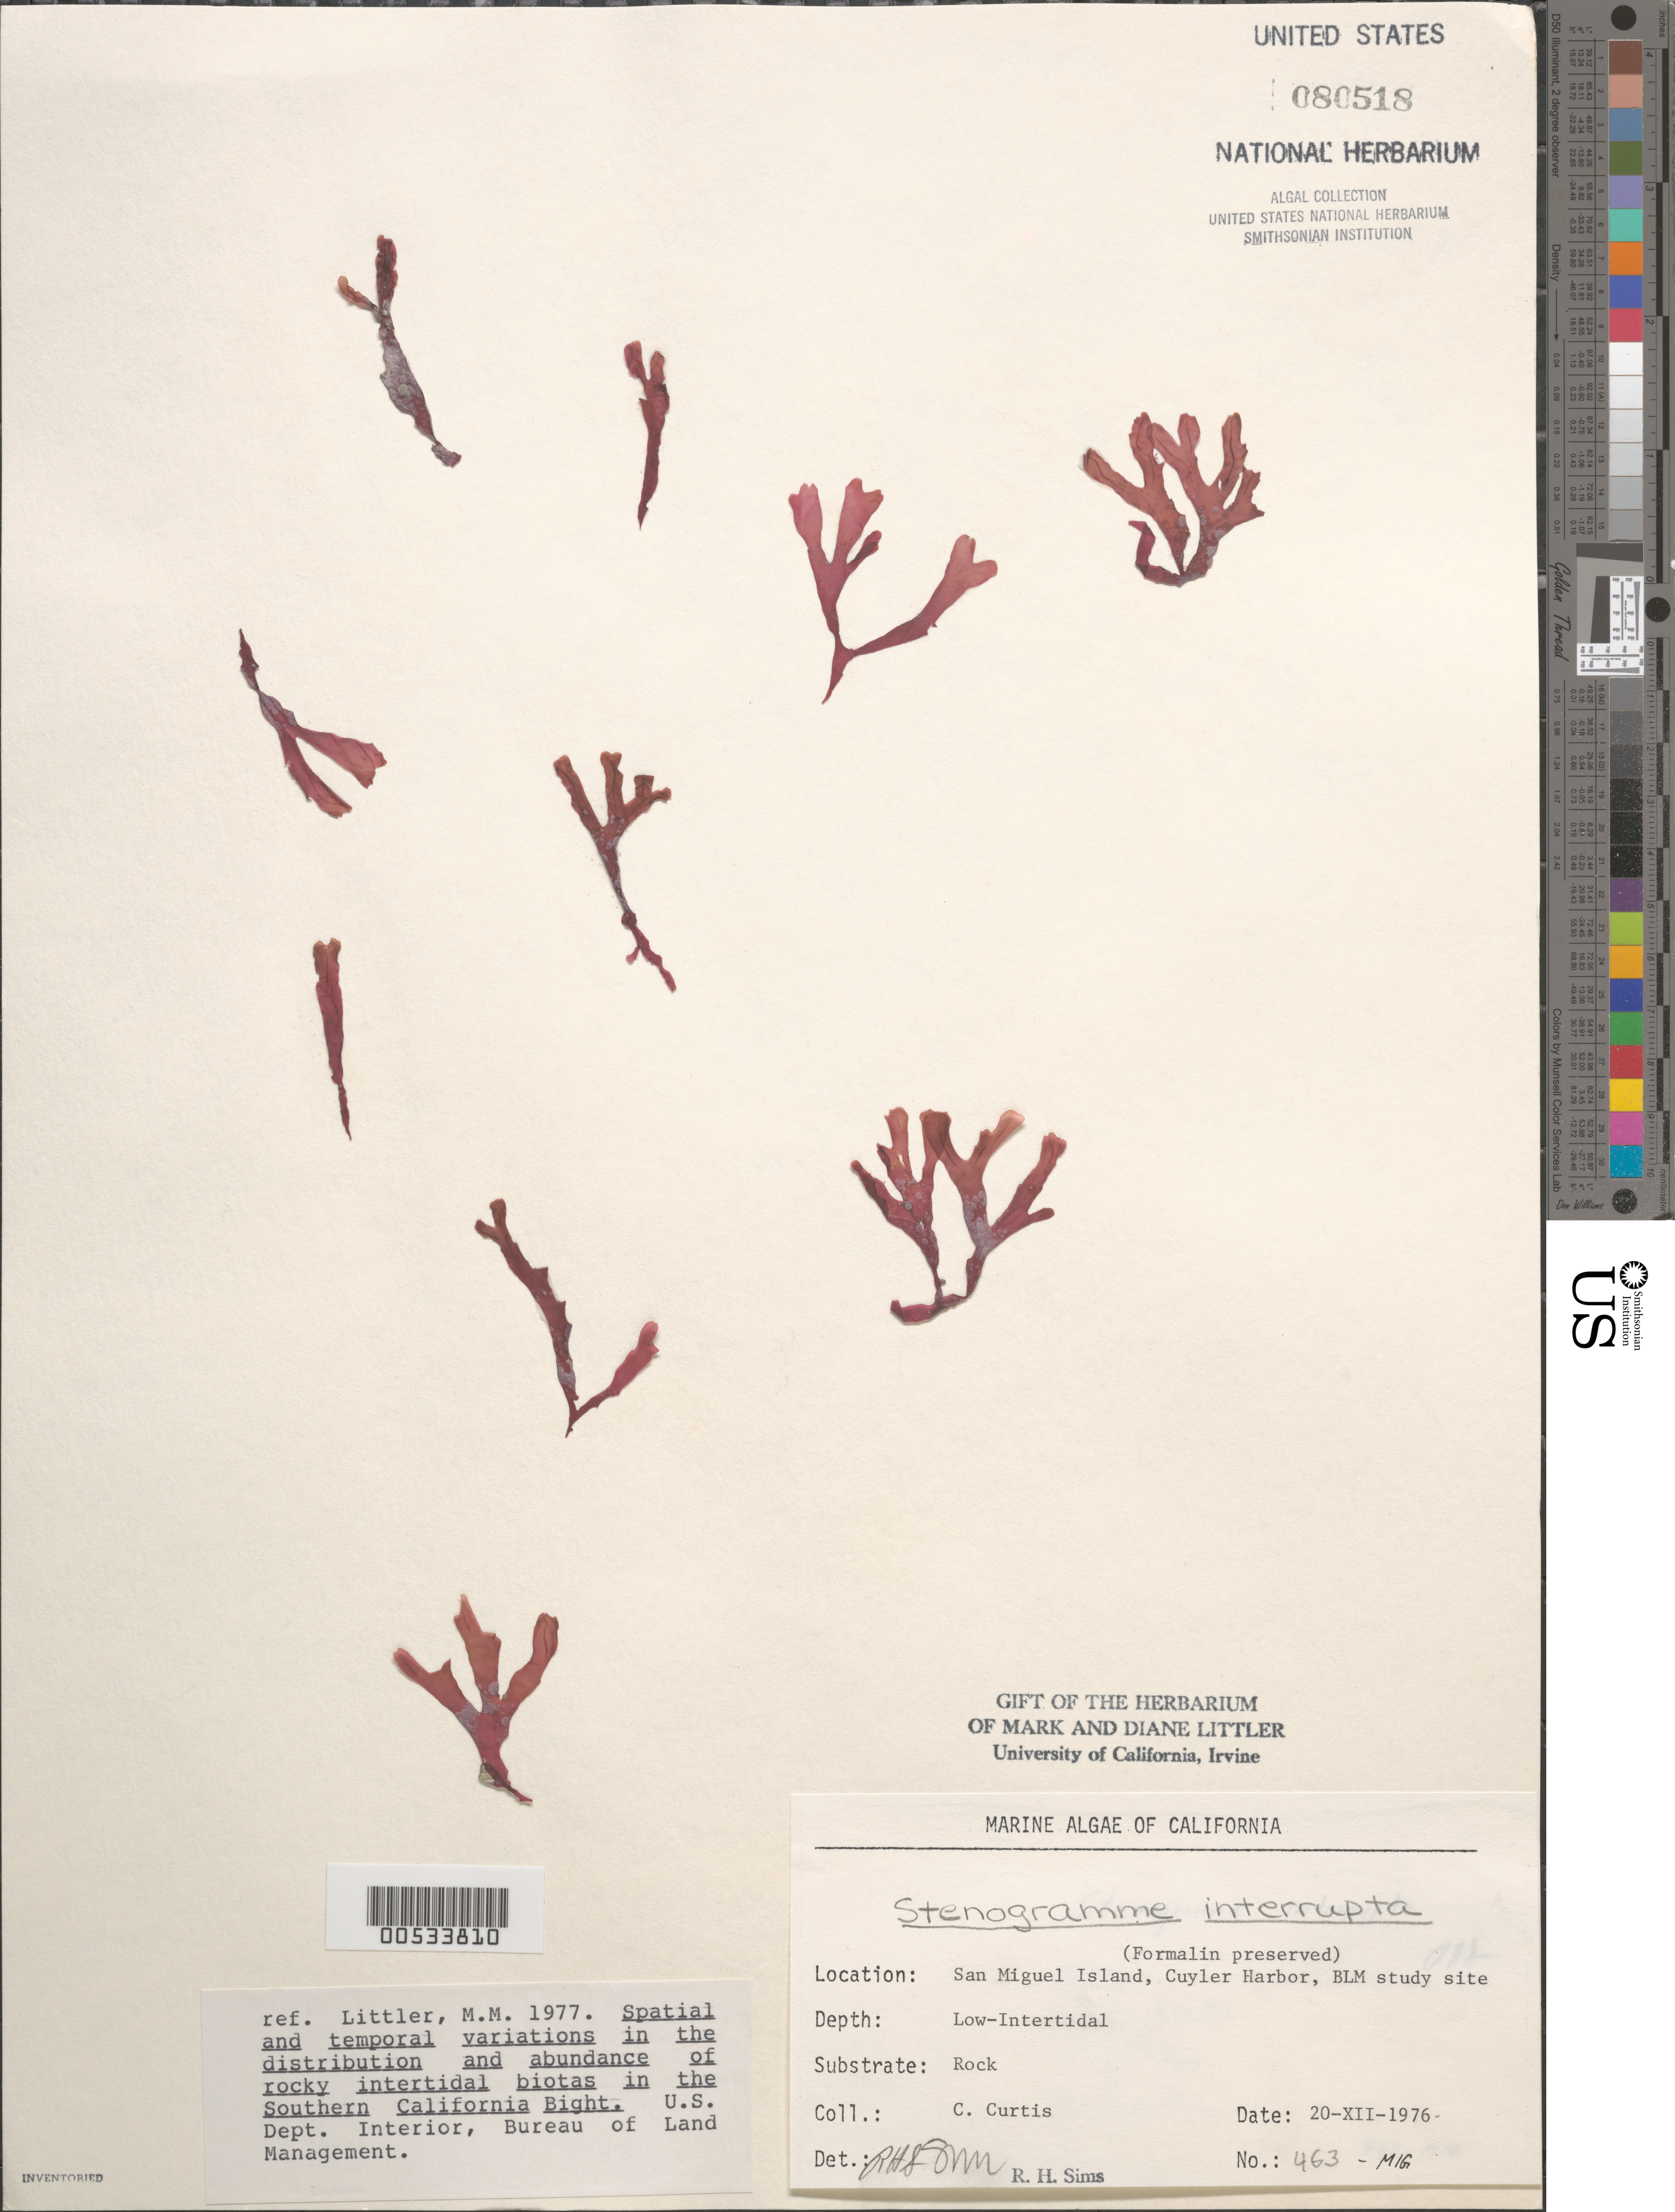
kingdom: Plantae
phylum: Rhodophyta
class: Florideophyceae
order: Gigartinales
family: Phyllophoraceae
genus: Stenogramma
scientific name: Stenogramma interruptum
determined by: Sims, Robert H.; Murray, S. N.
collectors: C. Curtis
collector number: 463-MIG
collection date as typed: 20 Dec 1976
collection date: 1976-12-20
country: United States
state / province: California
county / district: Santa Barbara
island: San Miguel Island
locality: Cuyler Harbor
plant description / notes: BLM-SOCALBIGHT Rocky Intertidal Survey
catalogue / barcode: US 80518